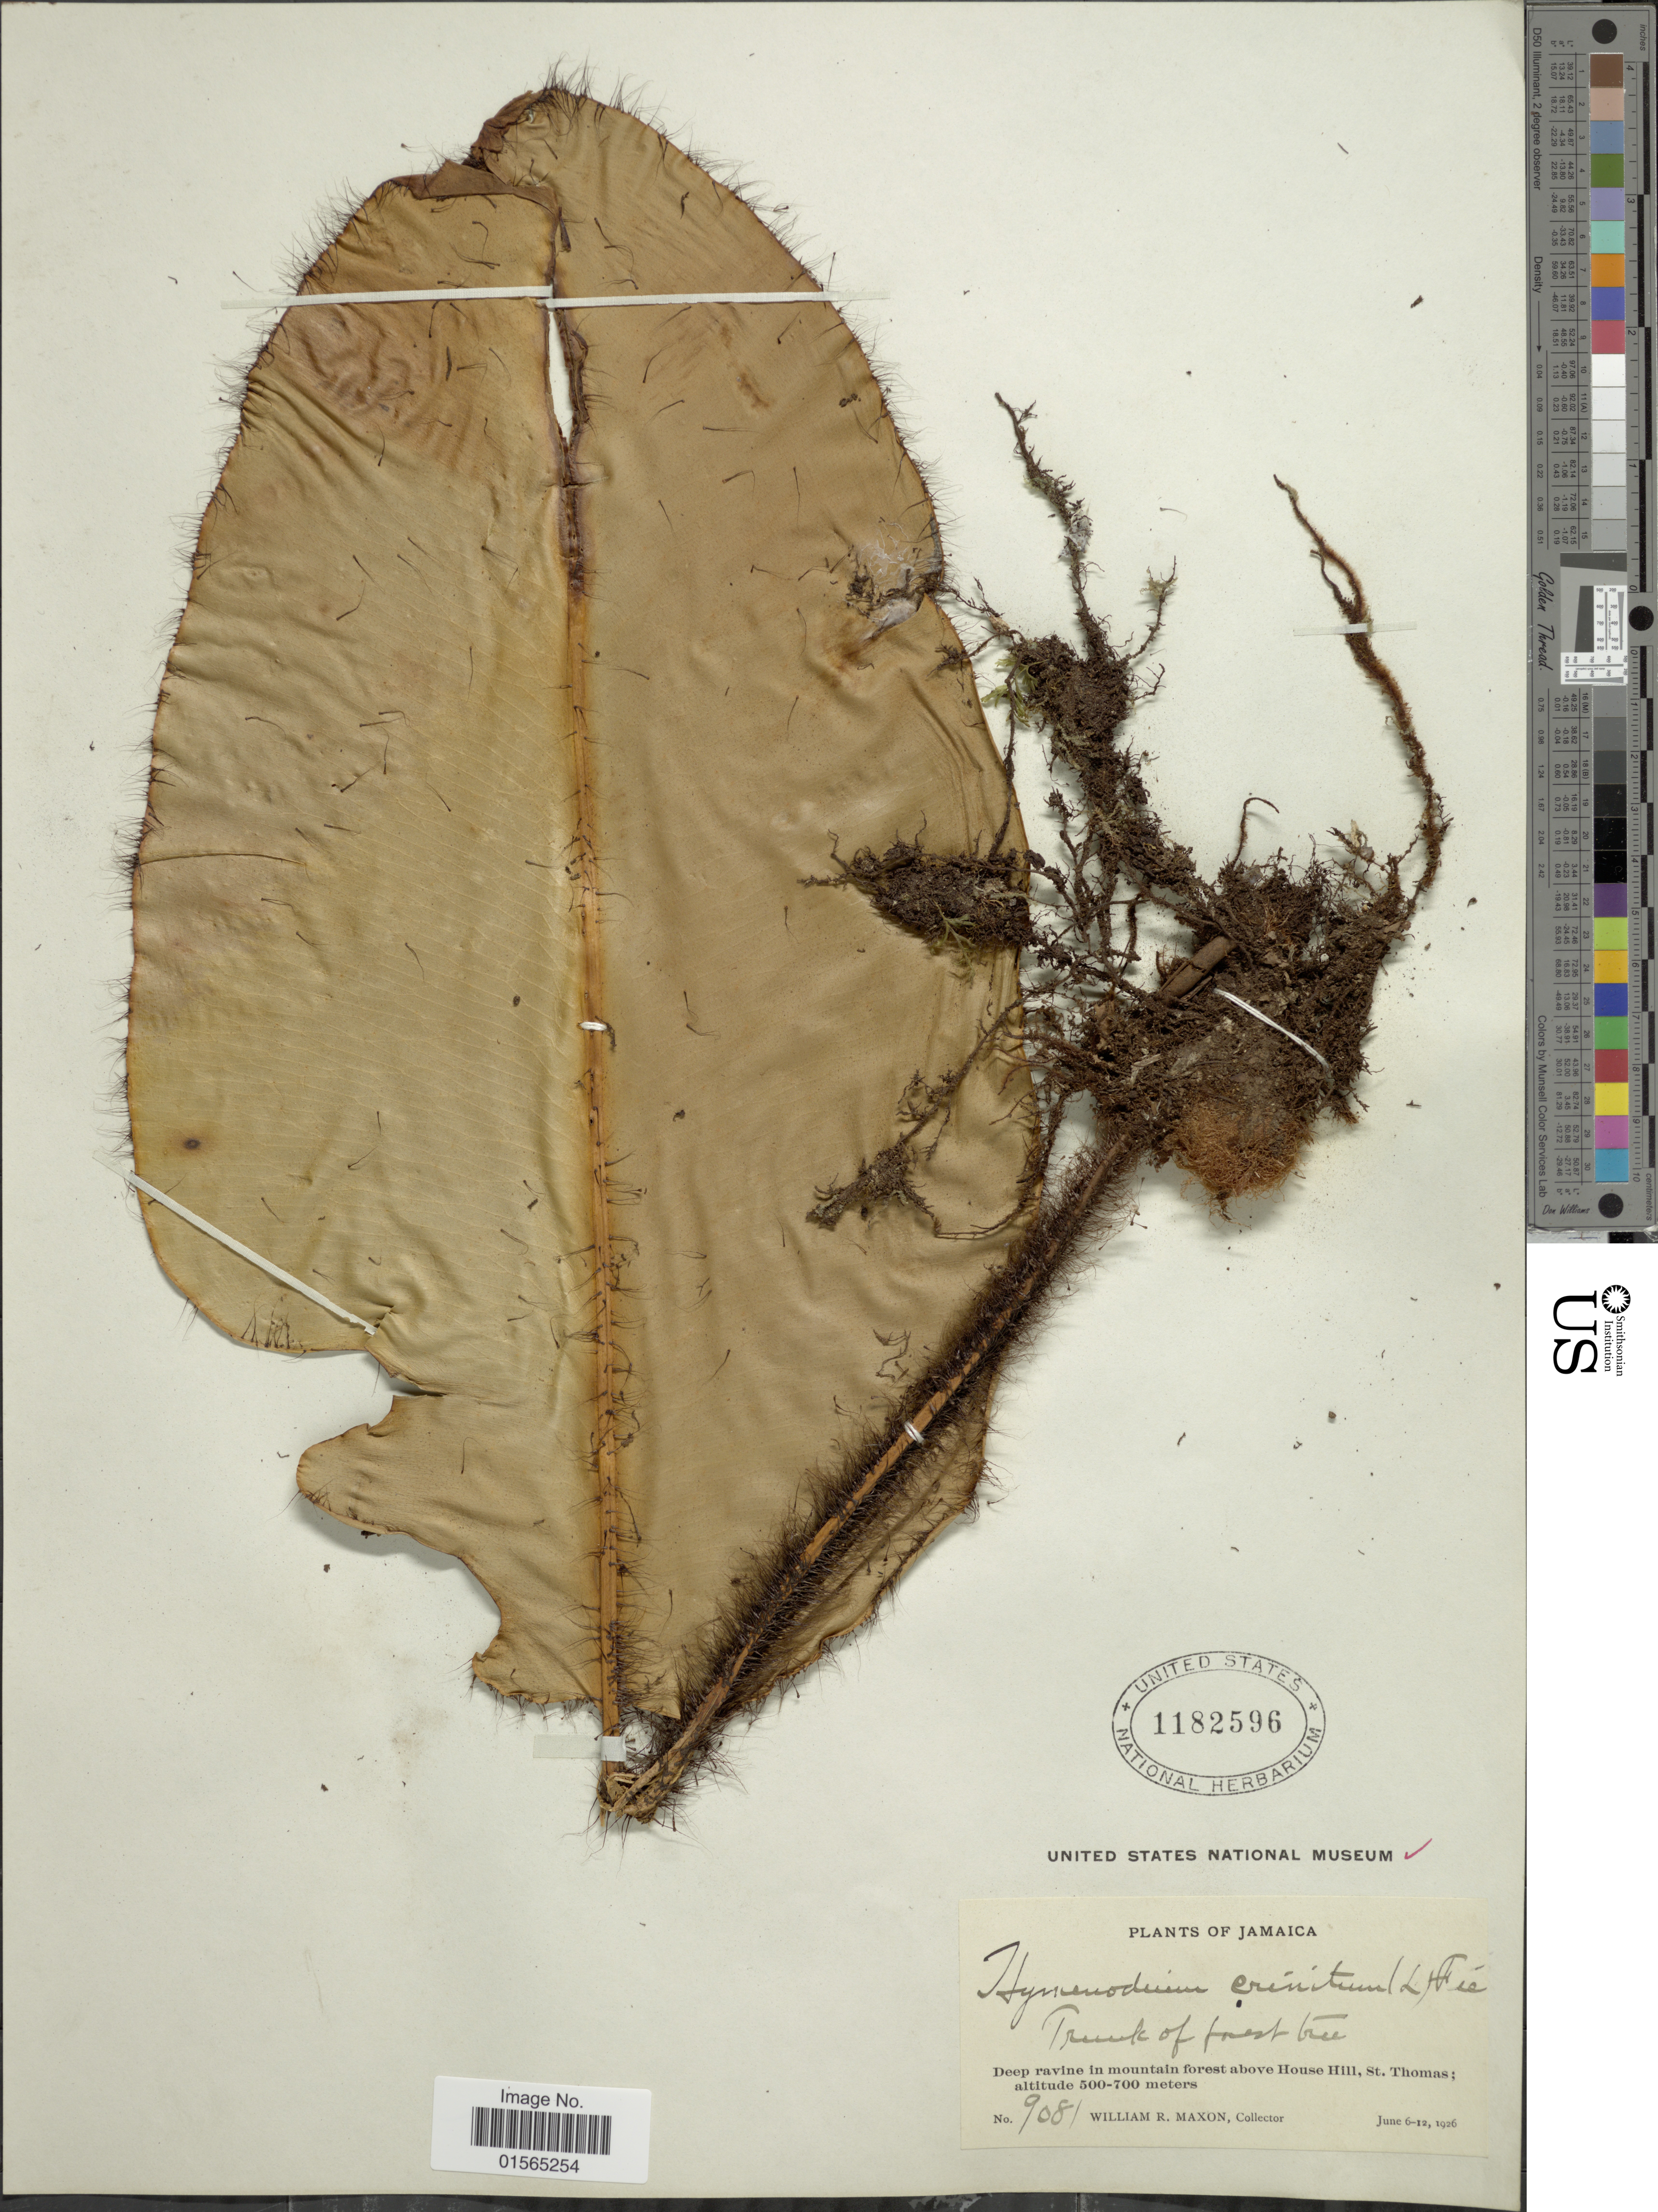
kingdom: Plantae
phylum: Tracheophyta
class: Polypodiopsida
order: Polypodiales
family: Dryopteridaceae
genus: Elaphoglossum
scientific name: Elaphoglossum crinitum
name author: (L.) Christ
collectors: W. R. Maxon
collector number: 9081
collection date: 1926-06-06/1926-06-12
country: Jamaica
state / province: Saint Thomas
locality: Deep ravine in mountain forest above House Hill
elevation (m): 500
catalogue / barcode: US 1182596